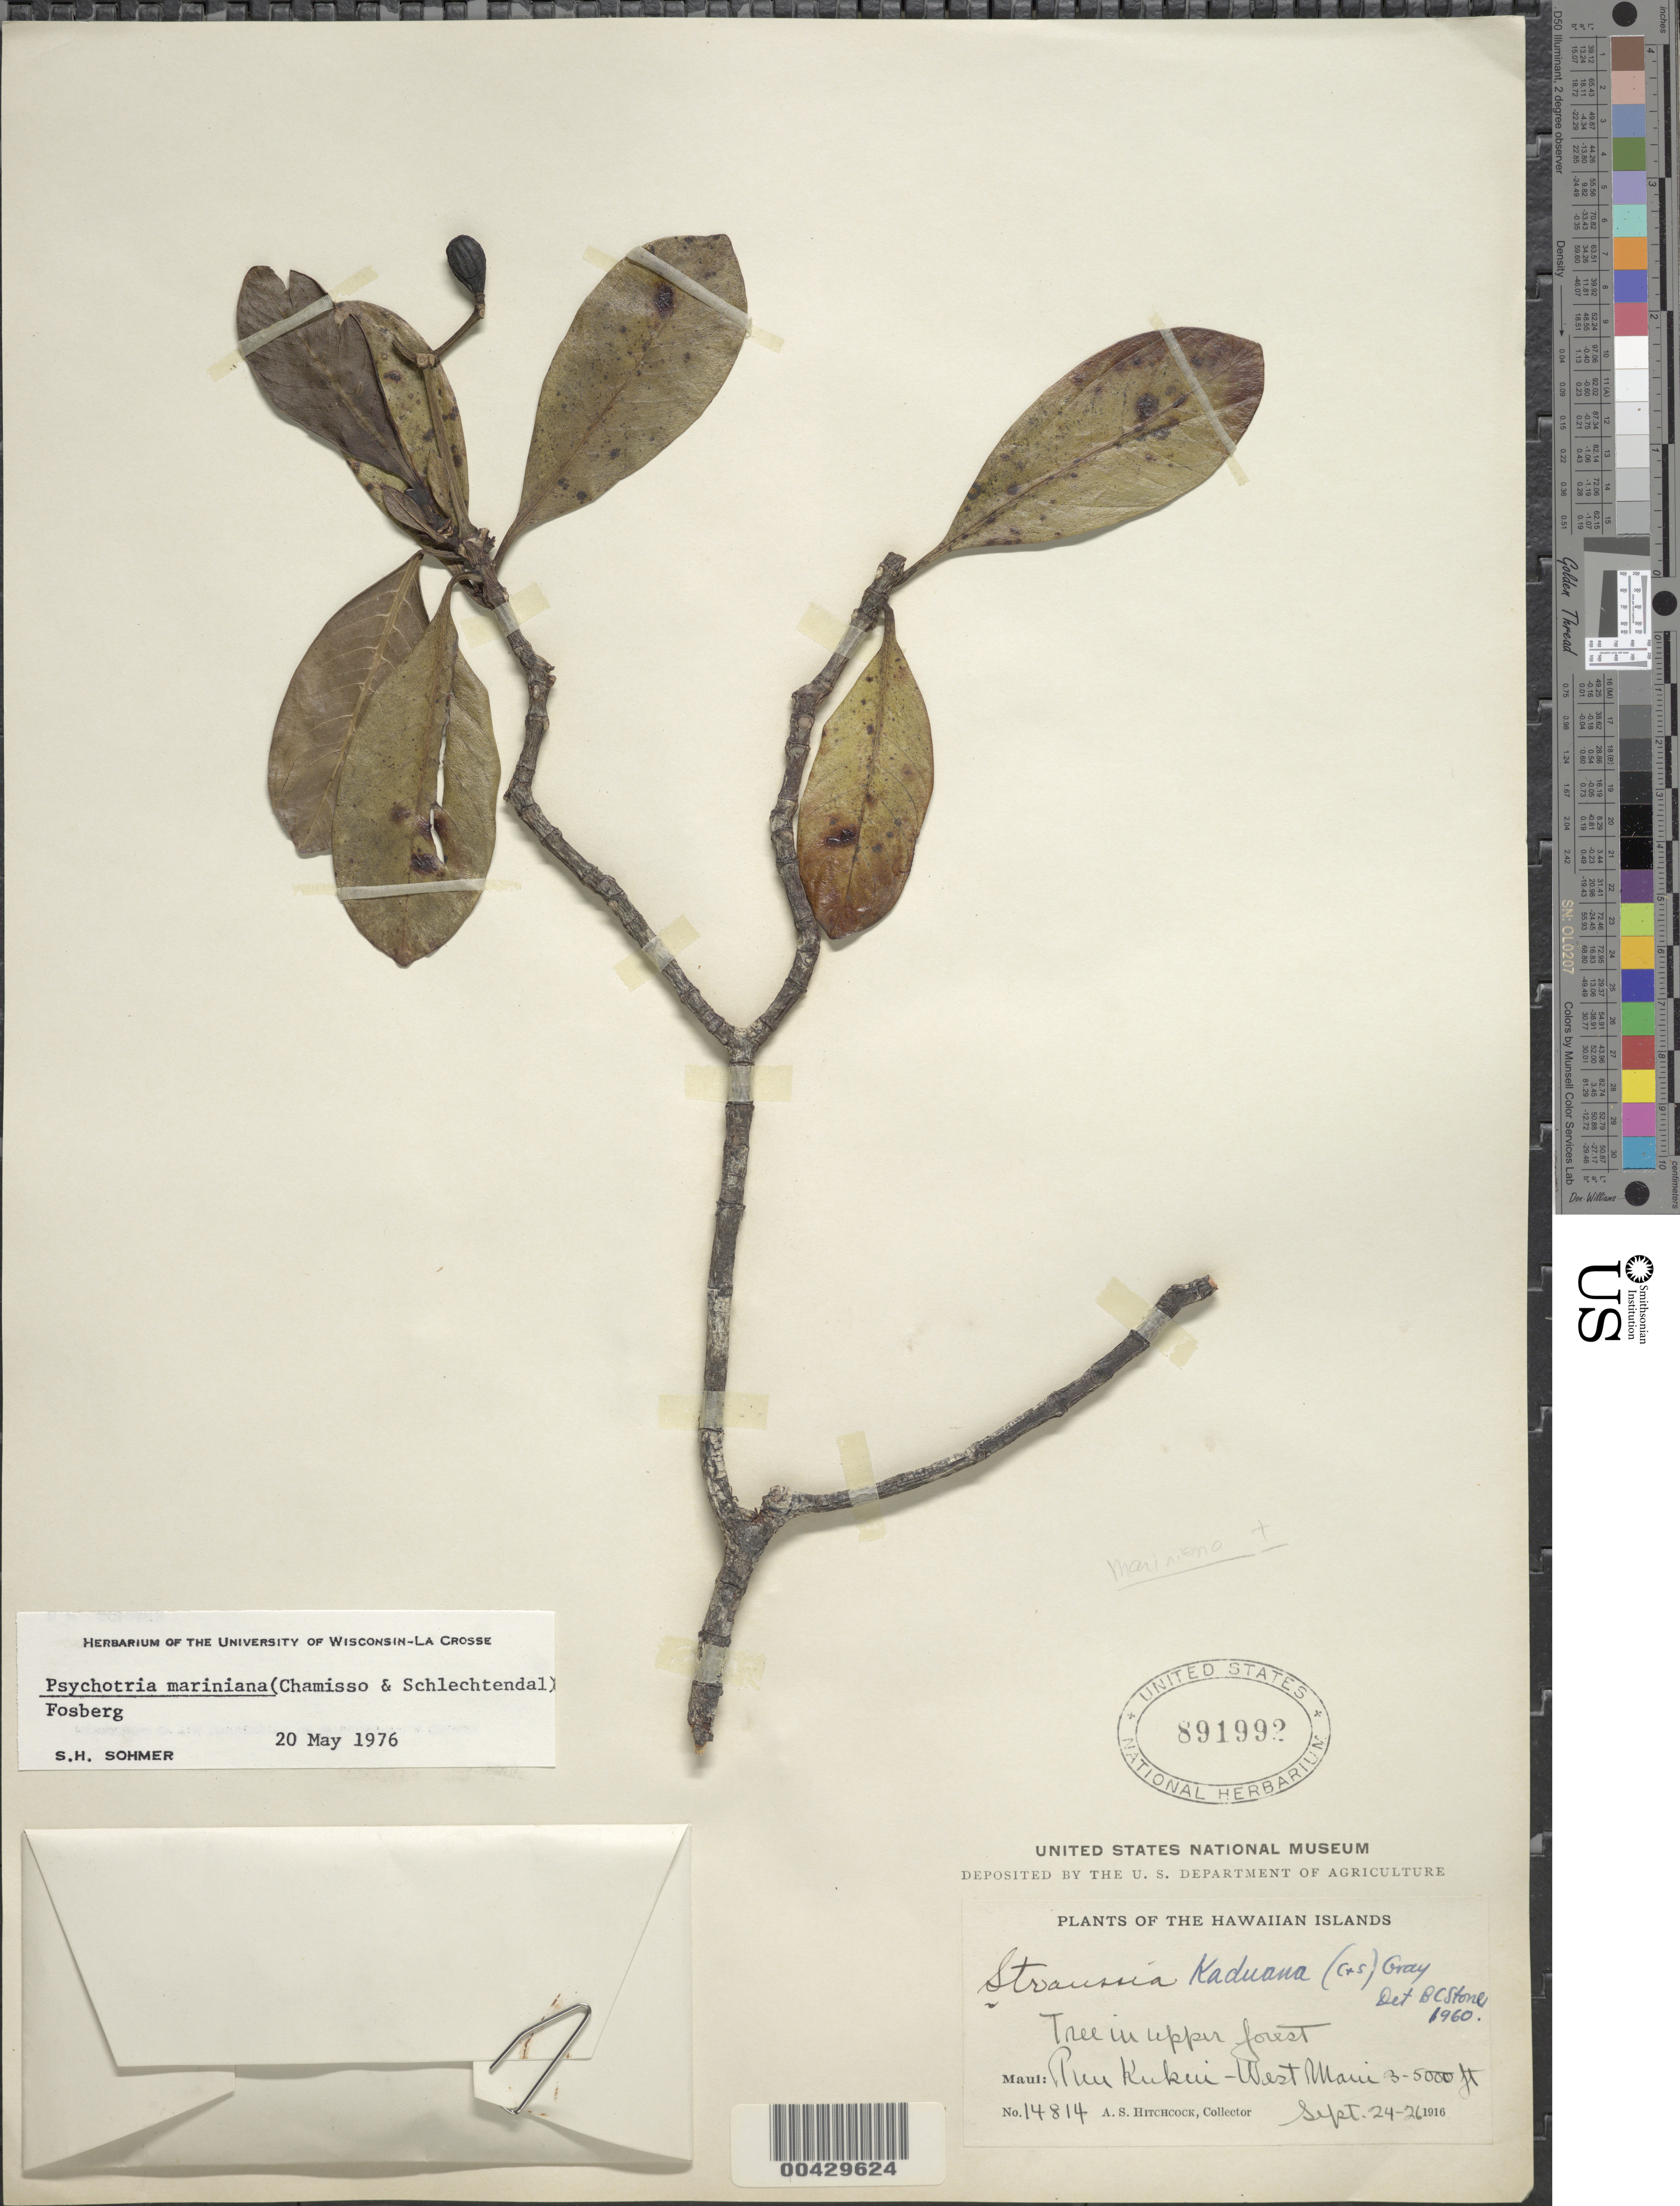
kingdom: Plantae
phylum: Tracheophyta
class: Magnoliopsida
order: Gentianales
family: Rubiaceae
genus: Psychotria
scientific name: Psychotria mariniana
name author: (Cham. & Schltdl.) Fosberg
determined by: Sohmer, S. H.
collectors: A. S. Hitchcock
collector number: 14814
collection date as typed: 24 Sep 1916 to 26 Sep 1916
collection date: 1916-09-24/1916-09-26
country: United States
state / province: Hawaii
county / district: Maui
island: Maui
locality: Puu Kukui- West Maui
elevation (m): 1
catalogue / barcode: US 891992